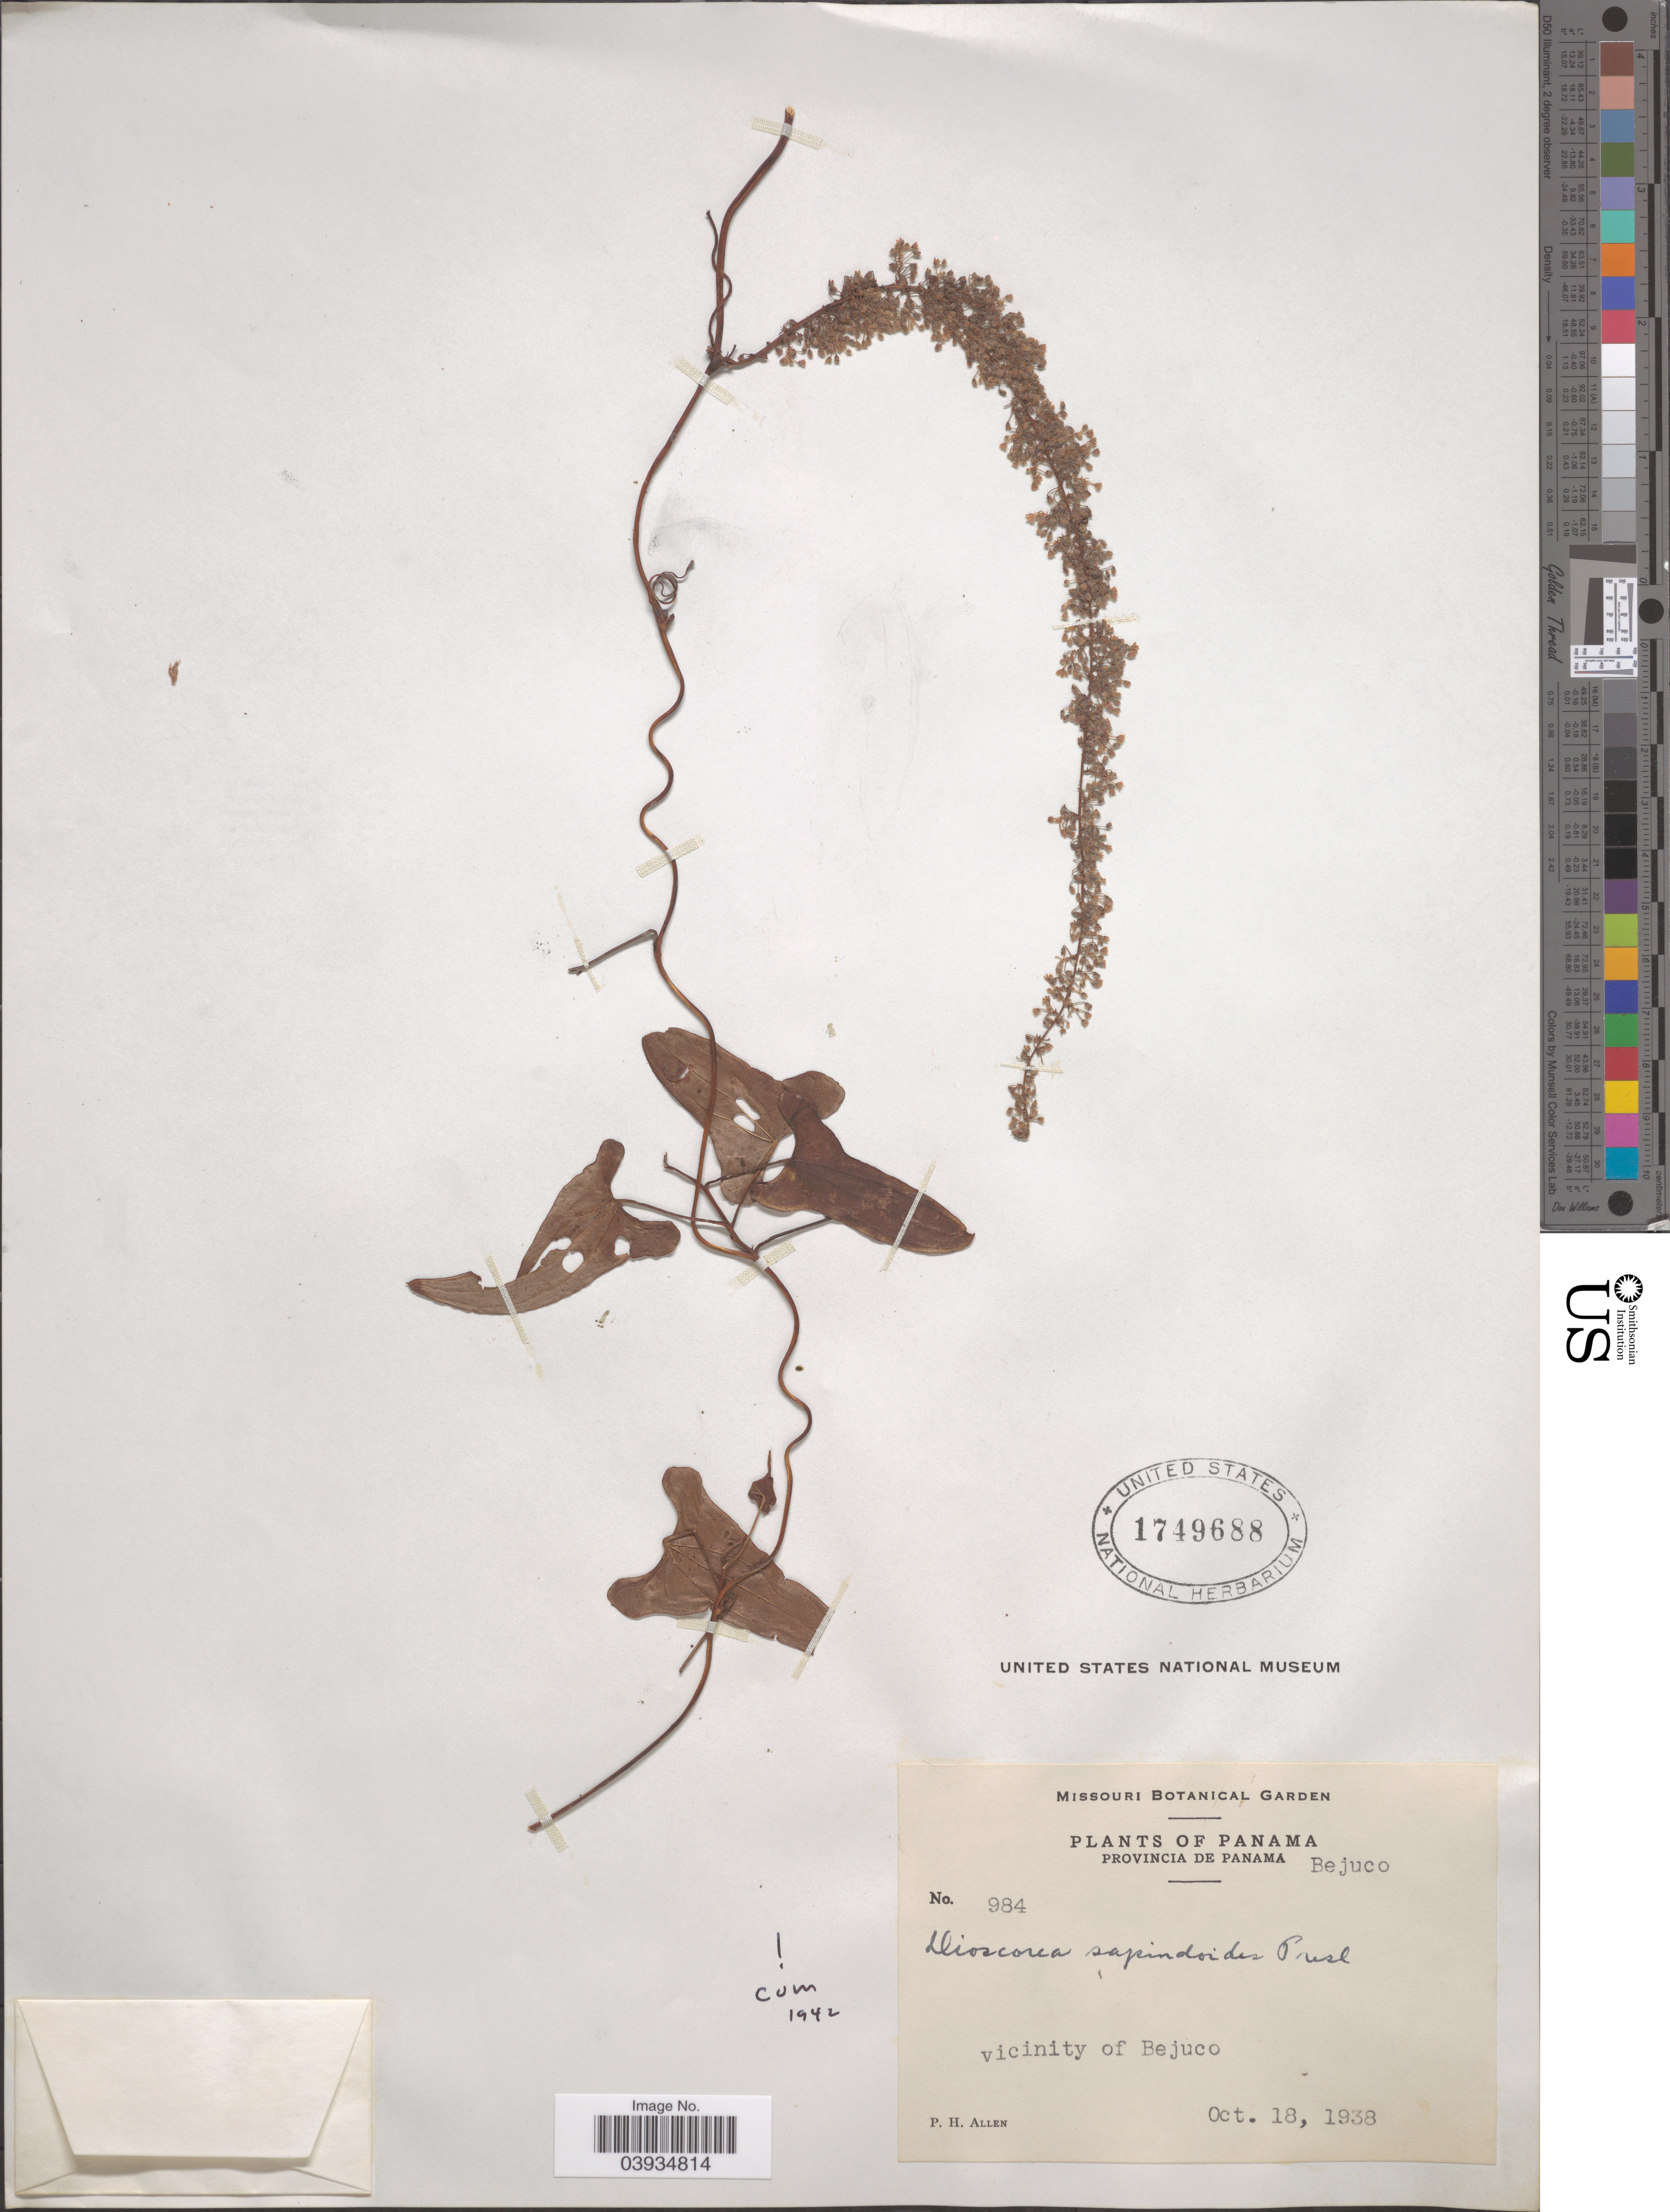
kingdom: Plantae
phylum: Tracheophyta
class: Liliopsida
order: Dioscoreales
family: Dioscoreaceae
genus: Dioscorea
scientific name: Dioscorea sanchez-colinii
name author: Matuda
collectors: P. H. Allen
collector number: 984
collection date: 1938-10-18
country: Panama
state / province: Panamá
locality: Bejuco. Vicinity of Bejuco.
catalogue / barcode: US 1749688